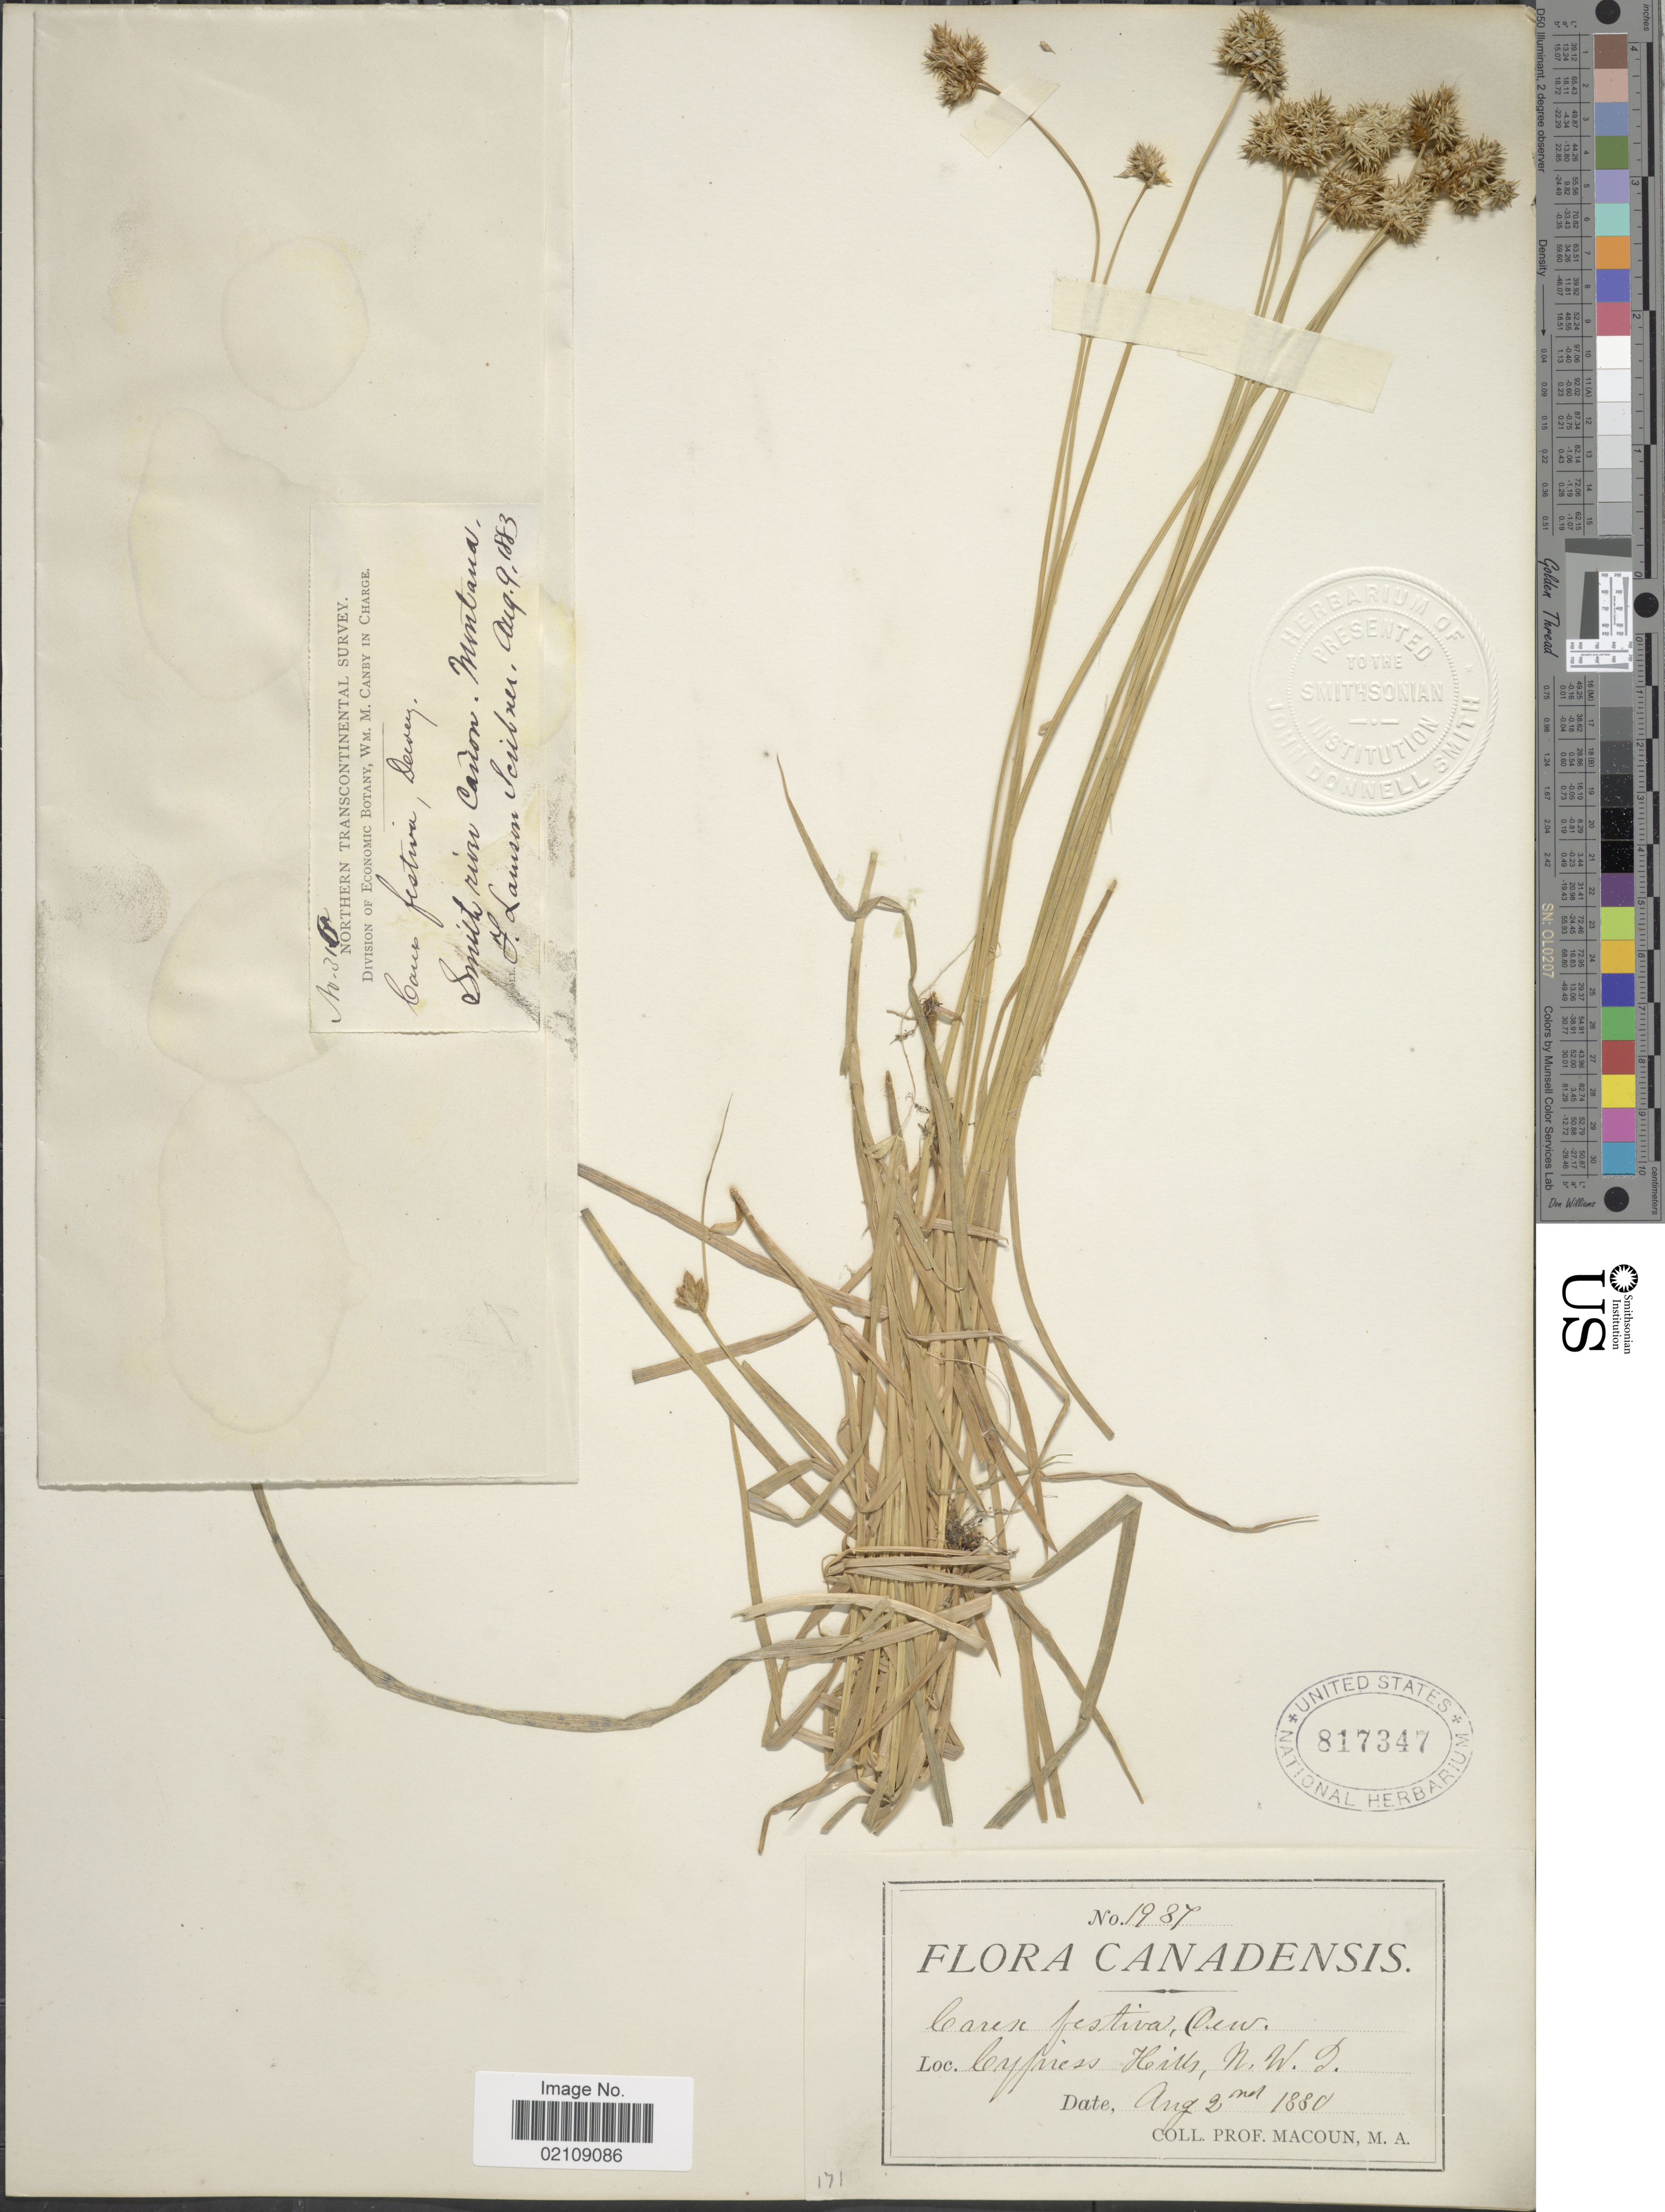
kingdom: Plantae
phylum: Tracheophyta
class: Liliopsida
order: Poales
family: Cyperaceae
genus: Carex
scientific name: Carex microptera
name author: Mack.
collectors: F. L. Scribner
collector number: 316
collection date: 1883-08-09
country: United States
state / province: Montana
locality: Smith river Cañon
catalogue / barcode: US 817347-2